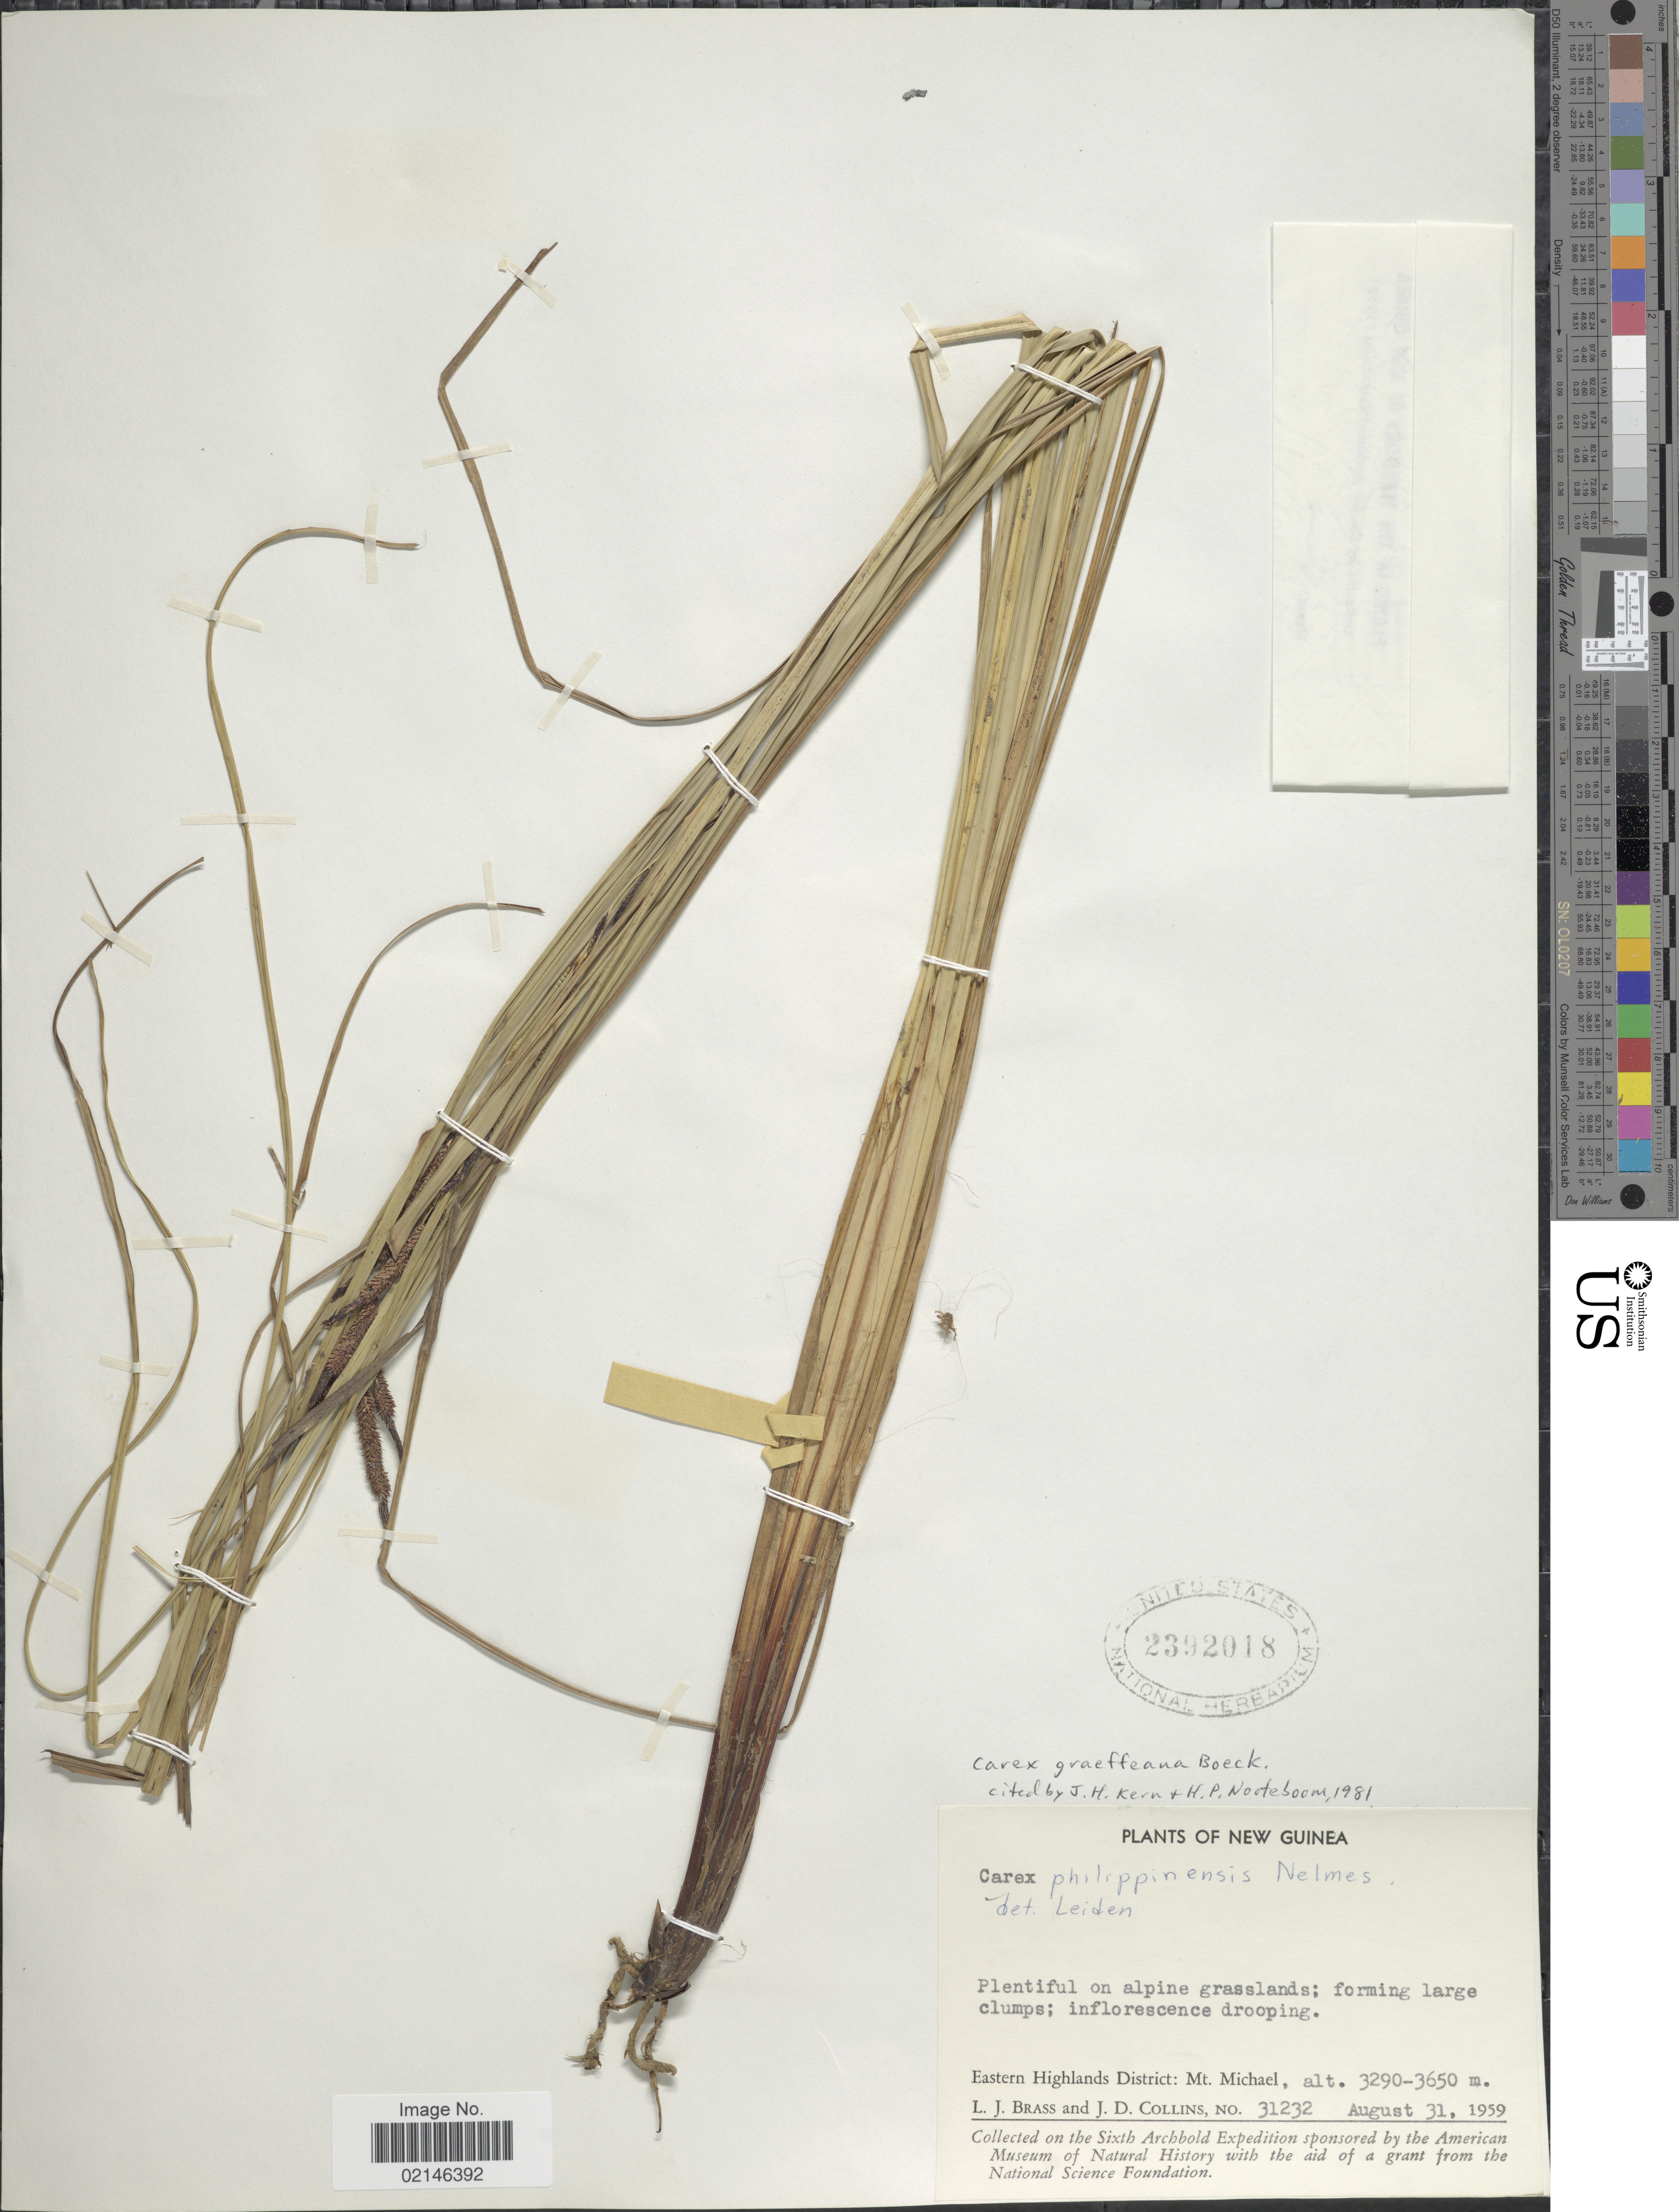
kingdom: Plantae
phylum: Tracheophyta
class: Liliopsida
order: Poales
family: Cyperaceae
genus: Carex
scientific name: Carex graeffeana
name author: Boeckeler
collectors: L. J. Brass & J. Collins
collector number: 31232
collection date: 1959-08-31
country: Papua New Guinea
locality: New Guinea, Eastern Highlands District: Mt. Michael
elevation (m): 3290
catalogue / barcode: US 2392018